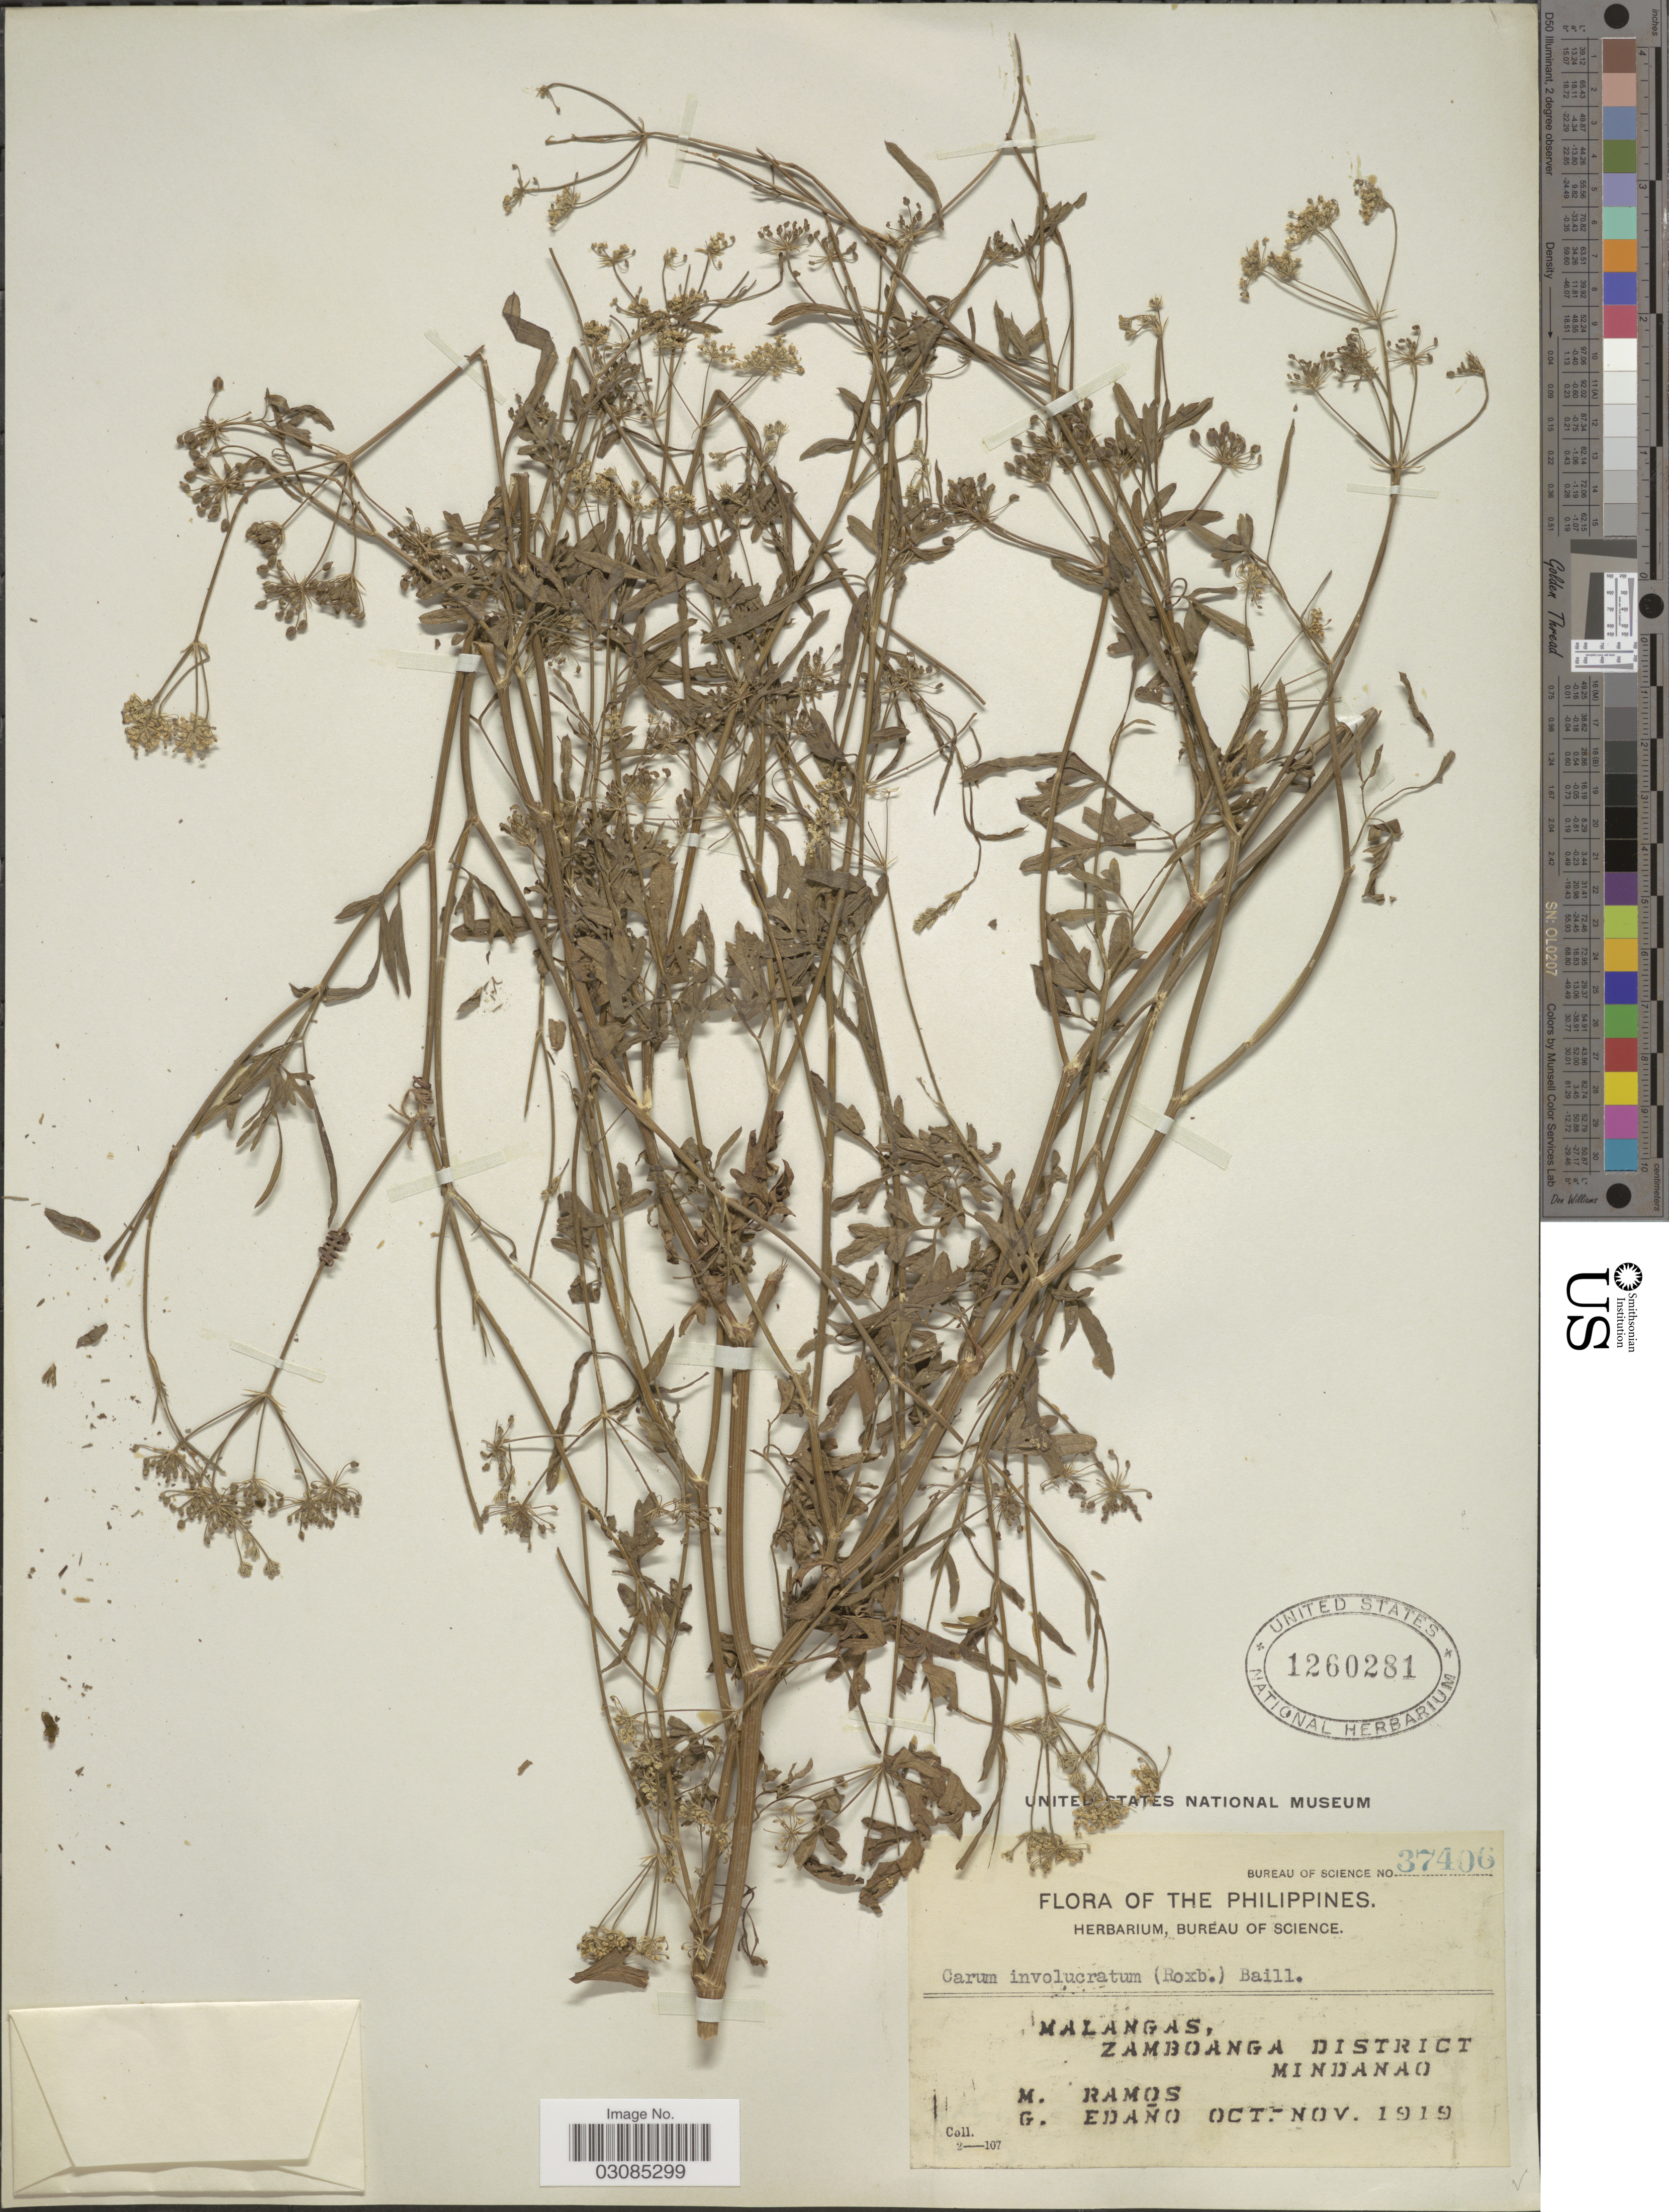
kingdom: Plantae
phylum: Tracheophyta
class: Magnoliopsida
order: Apiales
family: Apiaceae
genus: Carum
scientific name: Carum involucratum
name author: Baill.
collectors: M. Ramos & G. Edaño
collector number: Bureau of Science 37406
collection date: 1919-10/1919-11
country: Philippines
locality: Malangas, Zamboanga District. Mindanao.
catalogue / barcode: US 1260281